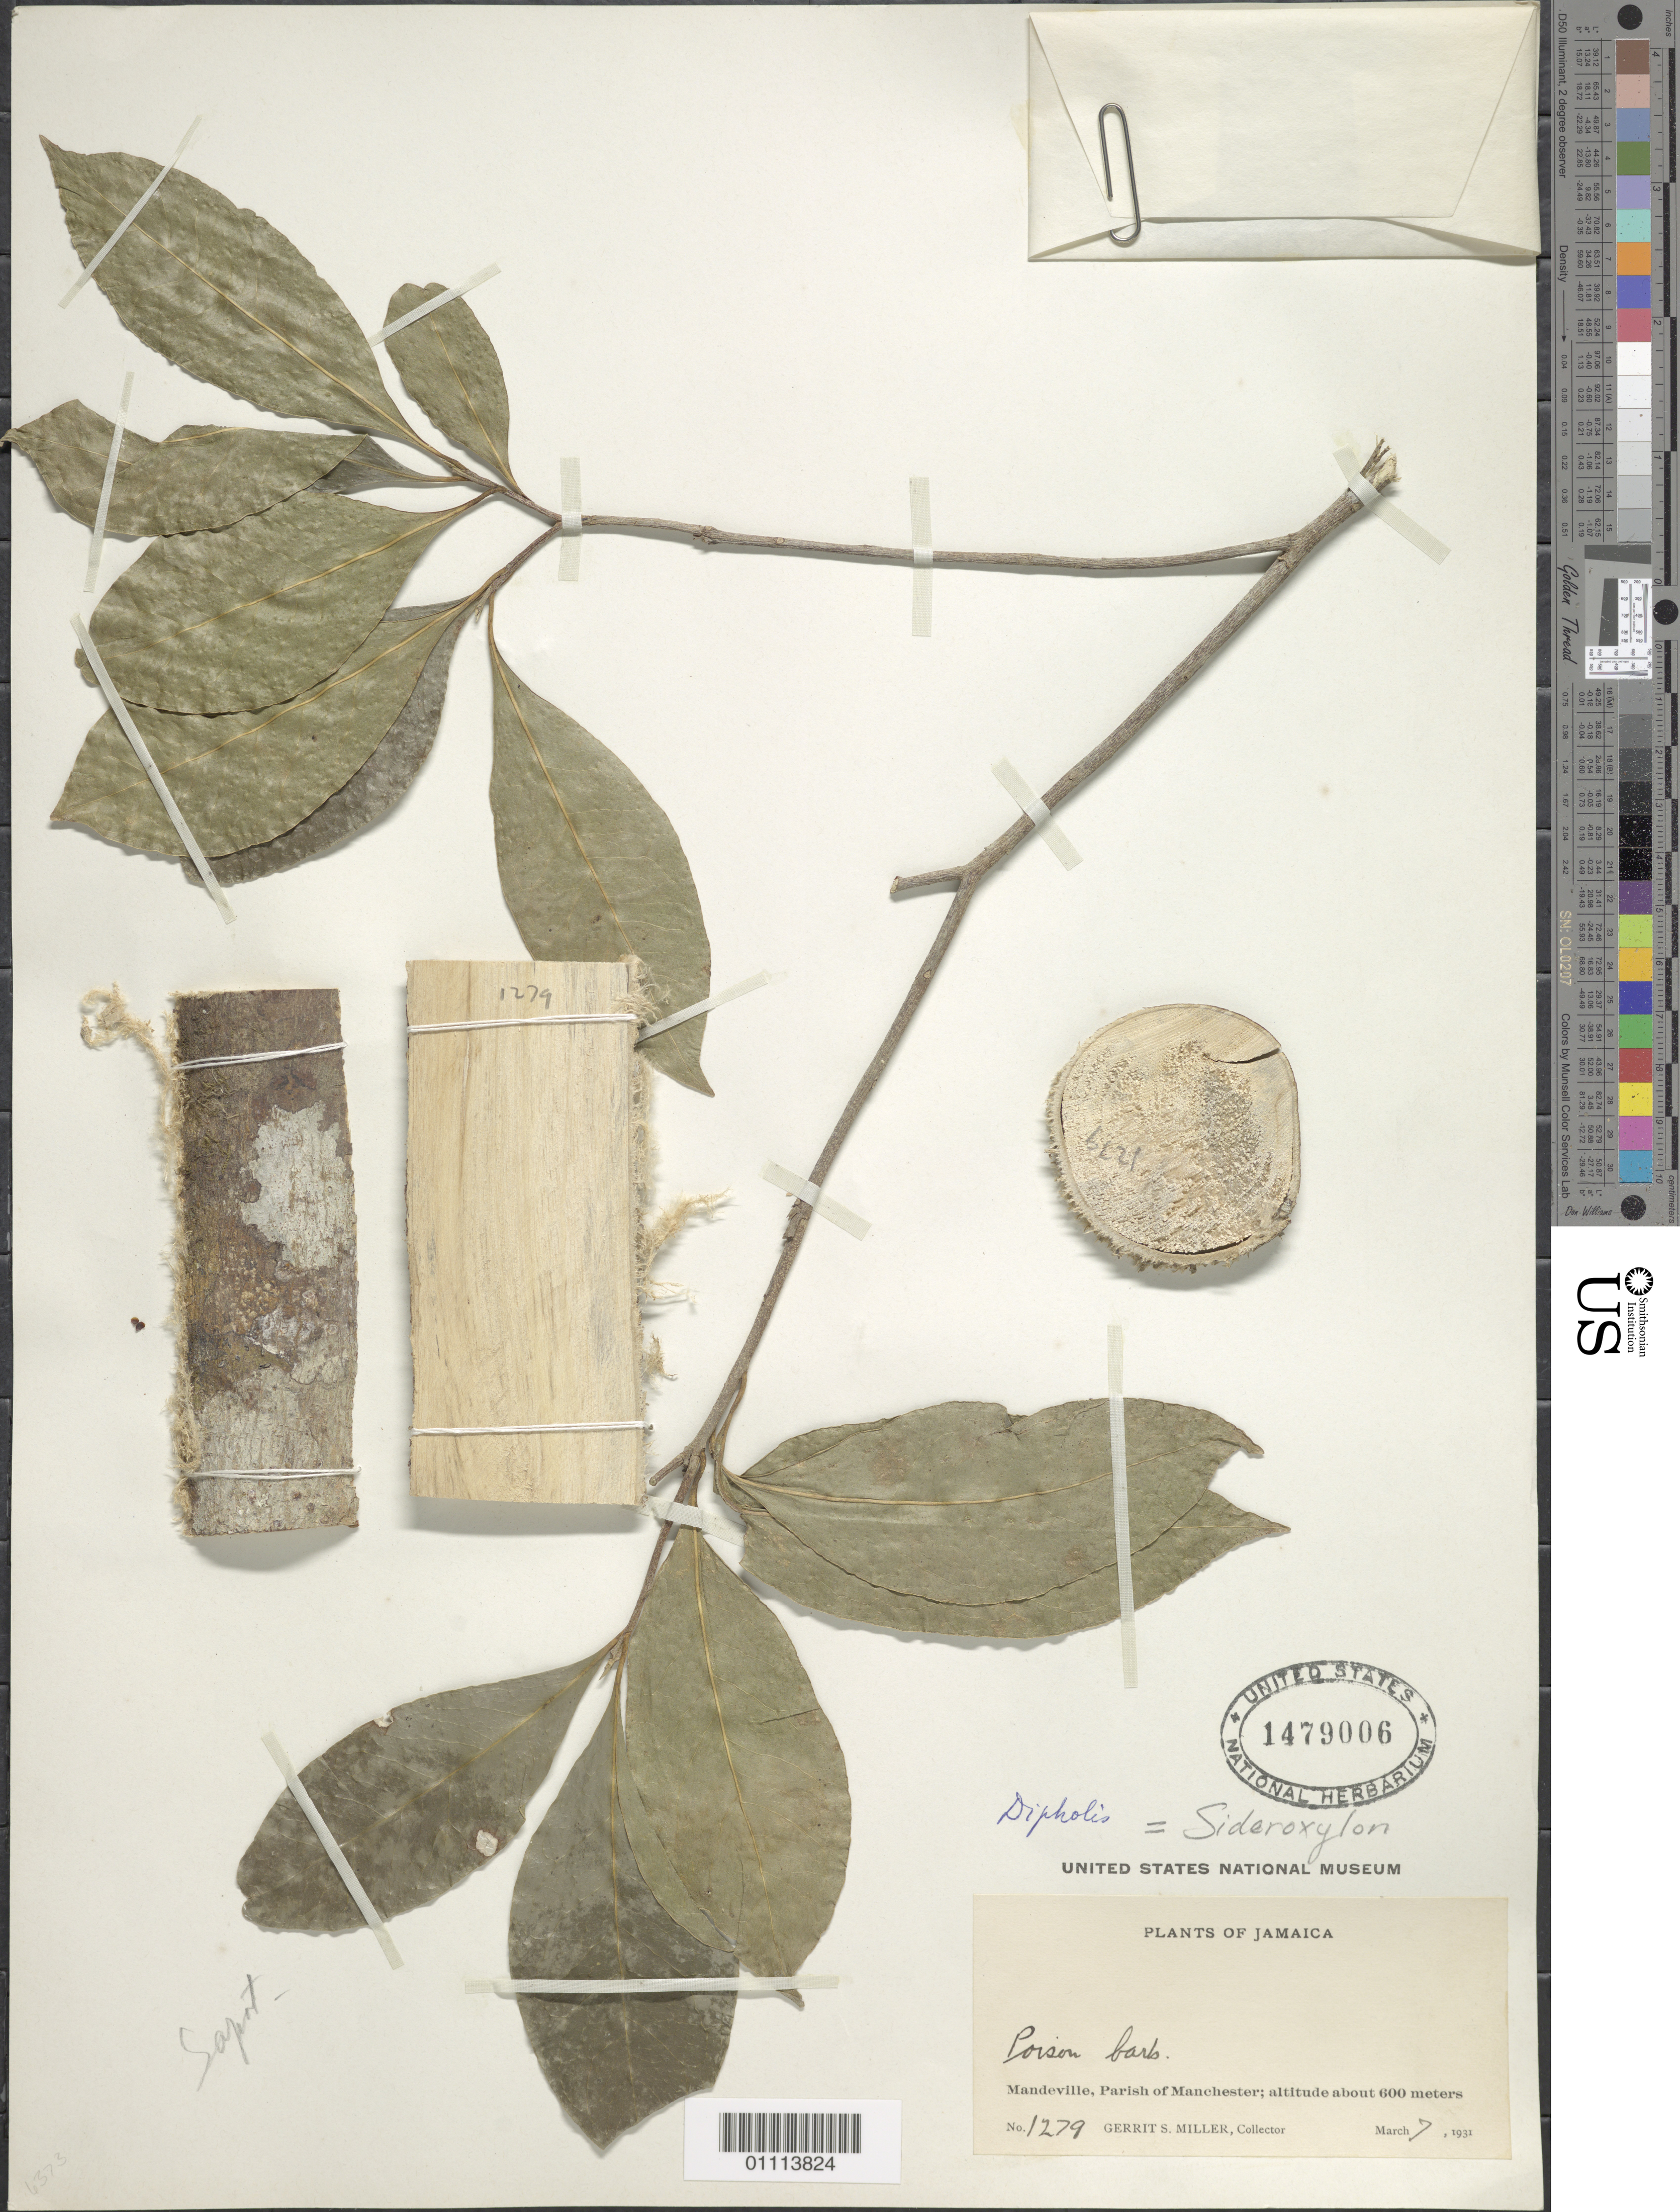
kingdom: Plantae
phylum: Tracheophyta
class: Magnoliopsida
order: Ericales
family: Sapotaceae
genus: Dipholis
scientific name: Dipholis salicifolia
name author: (L.) A. DC.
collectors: G. S. Miller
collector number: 1279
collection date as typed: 07 Mar 1931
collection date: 1931-03-07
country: Jamaica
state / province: Manchester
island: Jamaica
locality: Mandeville, Parish of Manchester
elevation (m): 600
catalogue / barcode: US 1479006